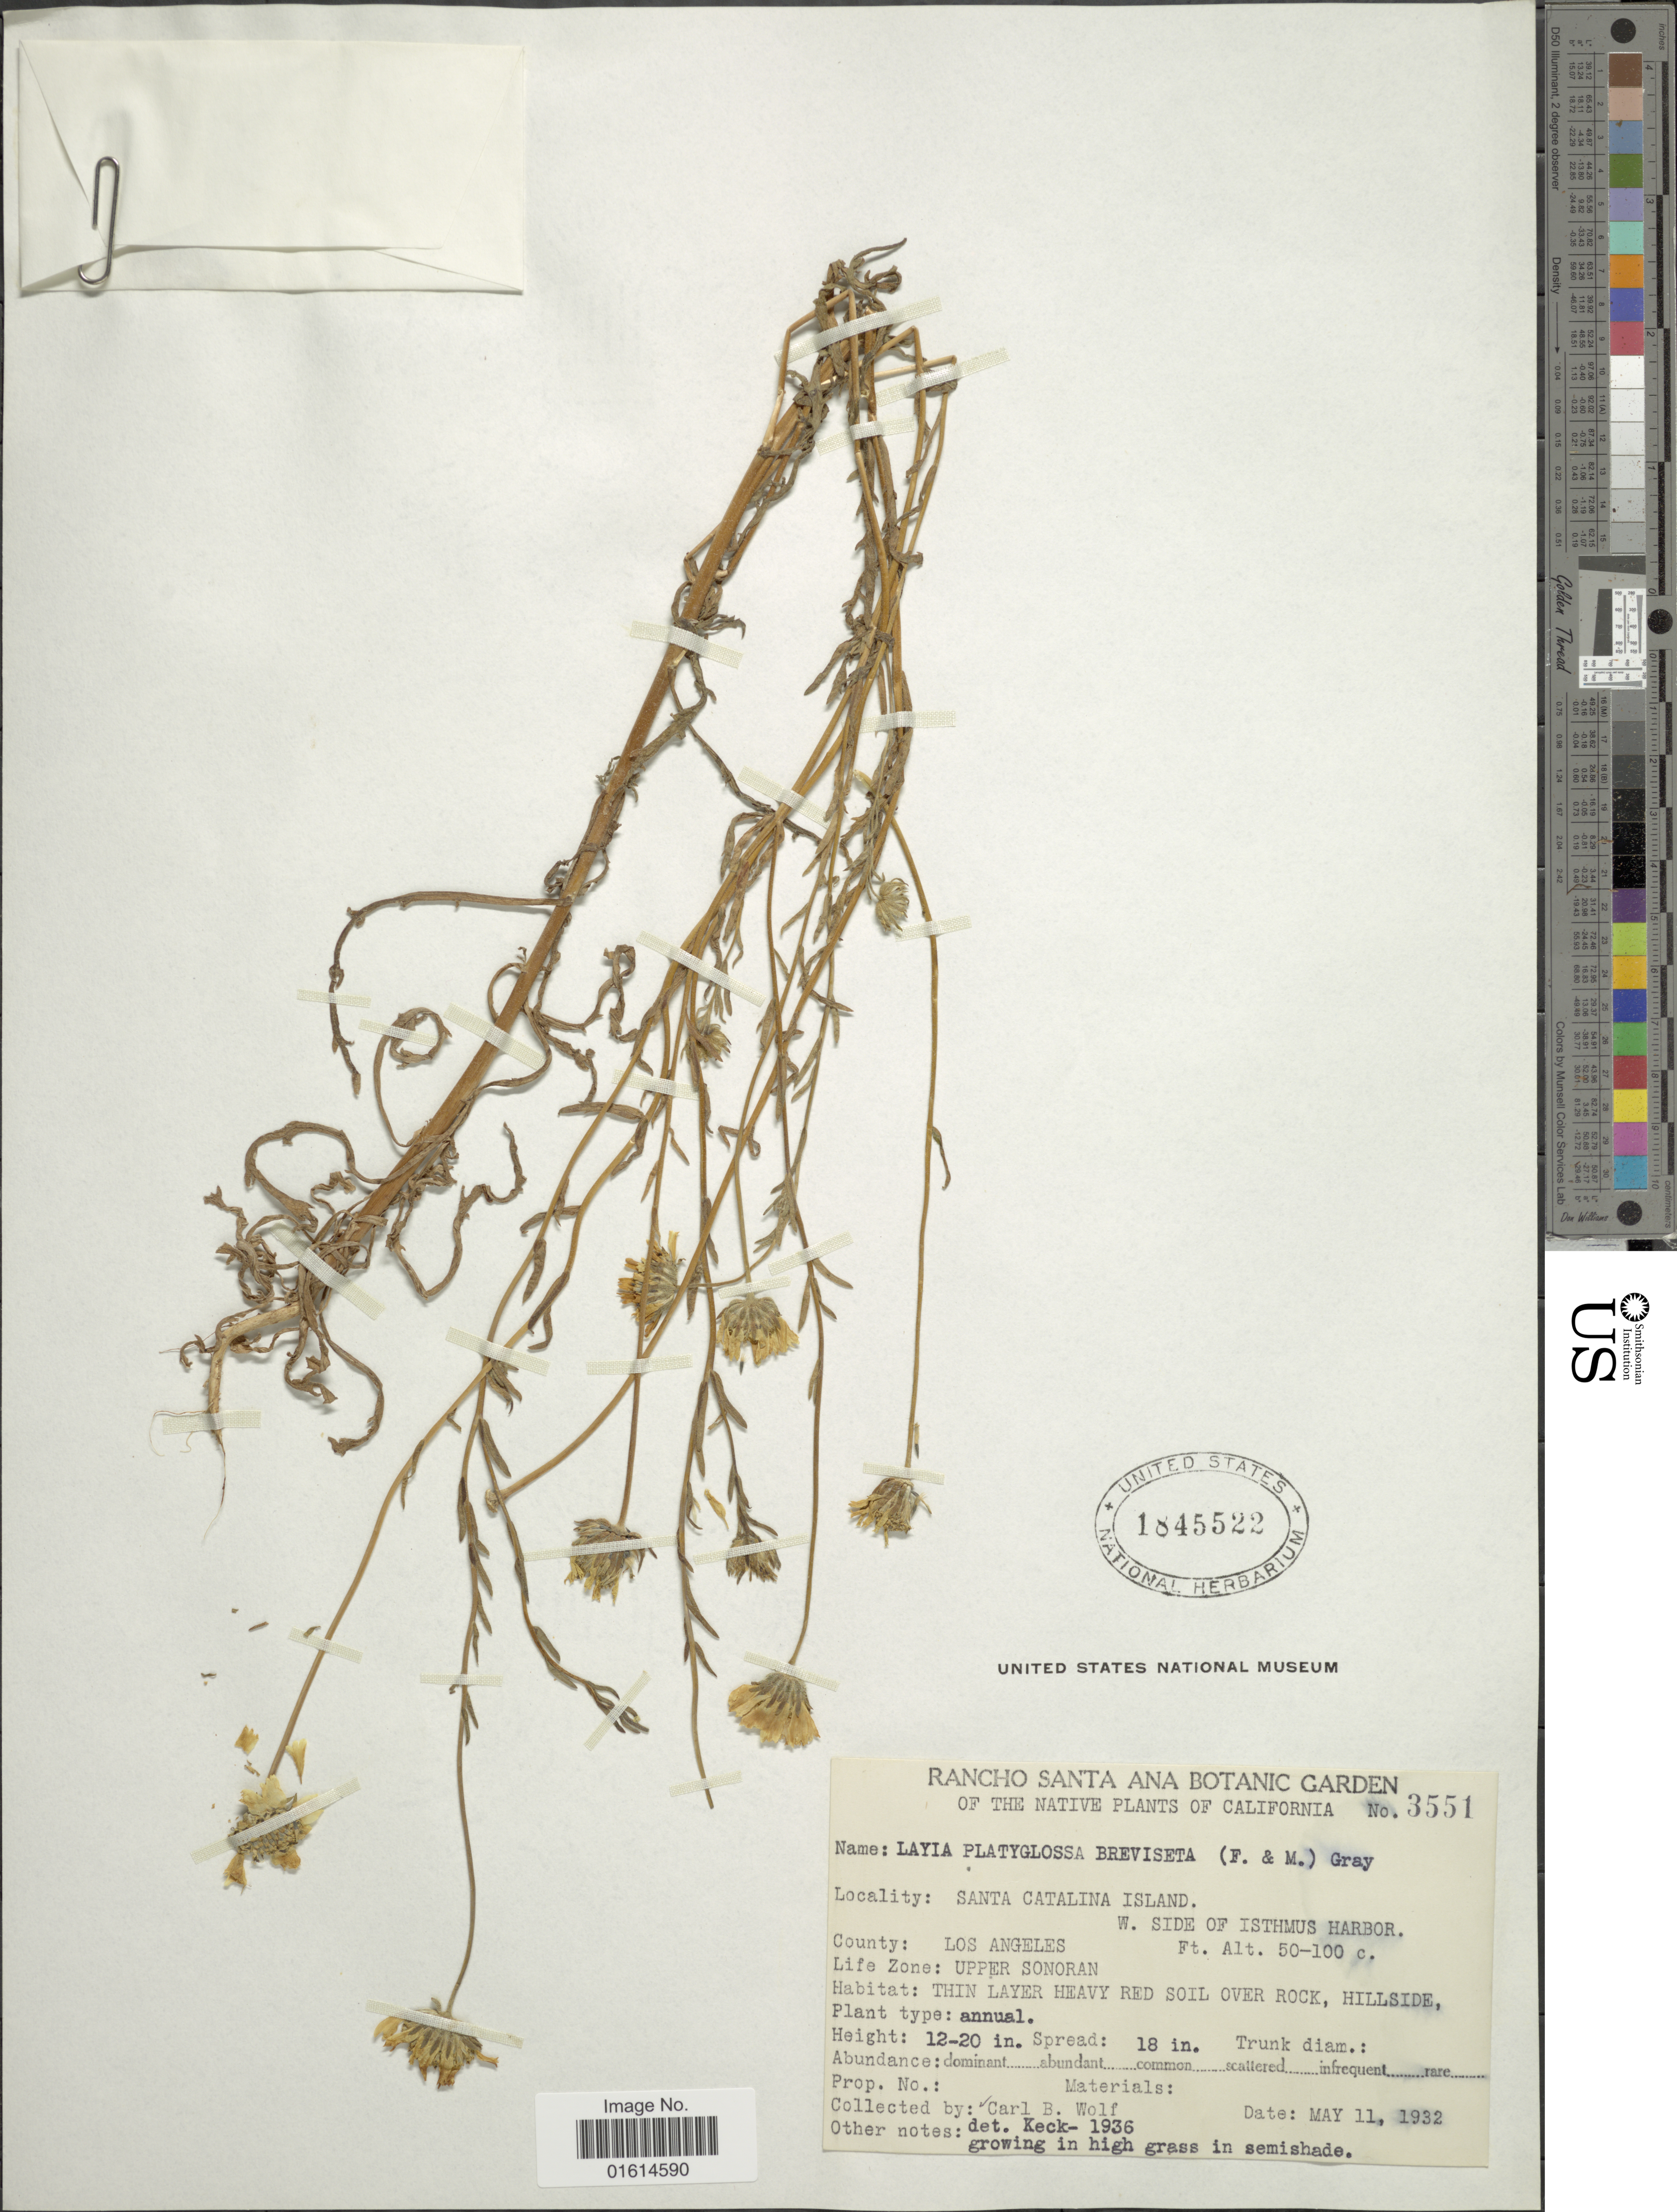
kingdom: Plantae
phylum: Tracheophyta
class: Magnoliopsida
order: Asterales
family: Asteraceae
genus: Layia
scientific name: Layia platyglossa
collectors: C. B. Wolf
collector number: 3551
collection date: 1932-05-11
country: United States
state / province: California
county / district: Los Angeles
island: Santa Catalina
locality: Santa Catalina Island, W. side of Isthmus Harbor, County Los Angeles, Upper Sonoran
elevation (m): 15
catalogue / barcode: US 1845522